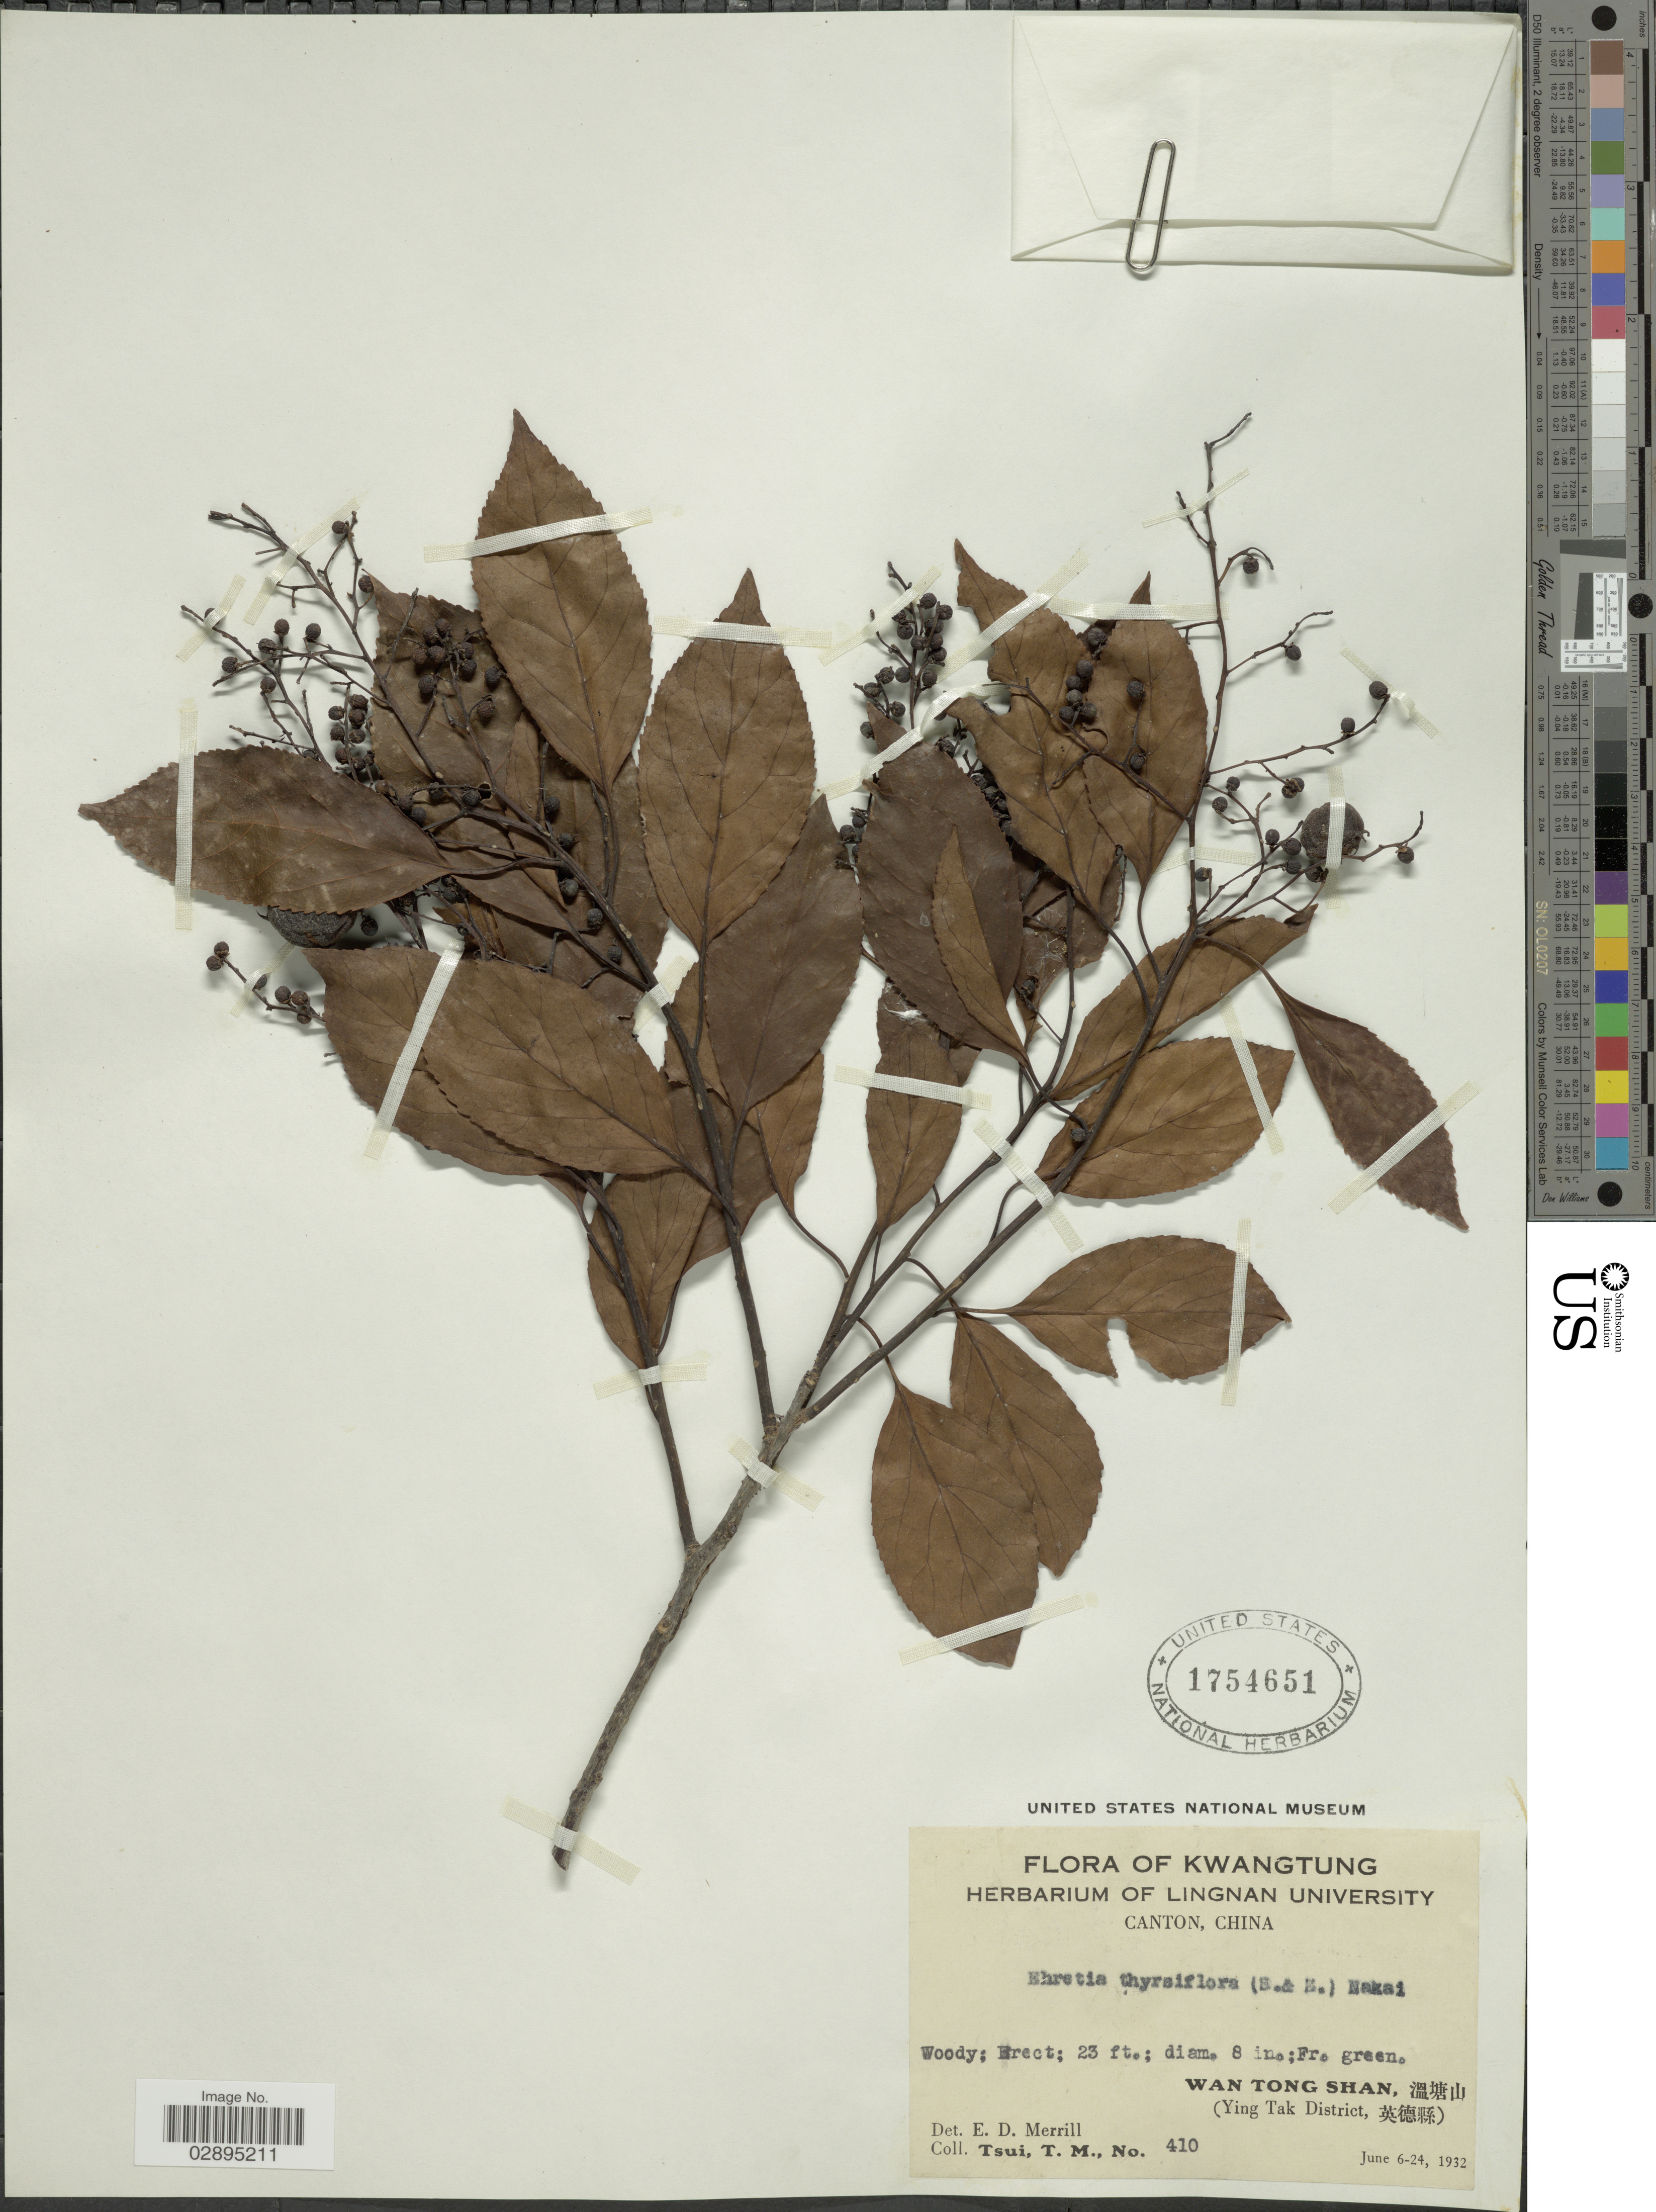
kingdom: Plantae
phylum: Tracheophyta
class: Magnoliopsida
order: Boraginales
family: Ehretiaceae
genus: Ehretia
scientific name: Ehretia acuminata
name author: R. Br.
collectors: T. Tsui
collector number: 410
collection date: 1932-06-06/1932-06-24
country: China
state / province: Guangdong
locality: Kwangtung. Wan Tong Shan. (Ying Tak District).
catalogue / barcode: US 1754651